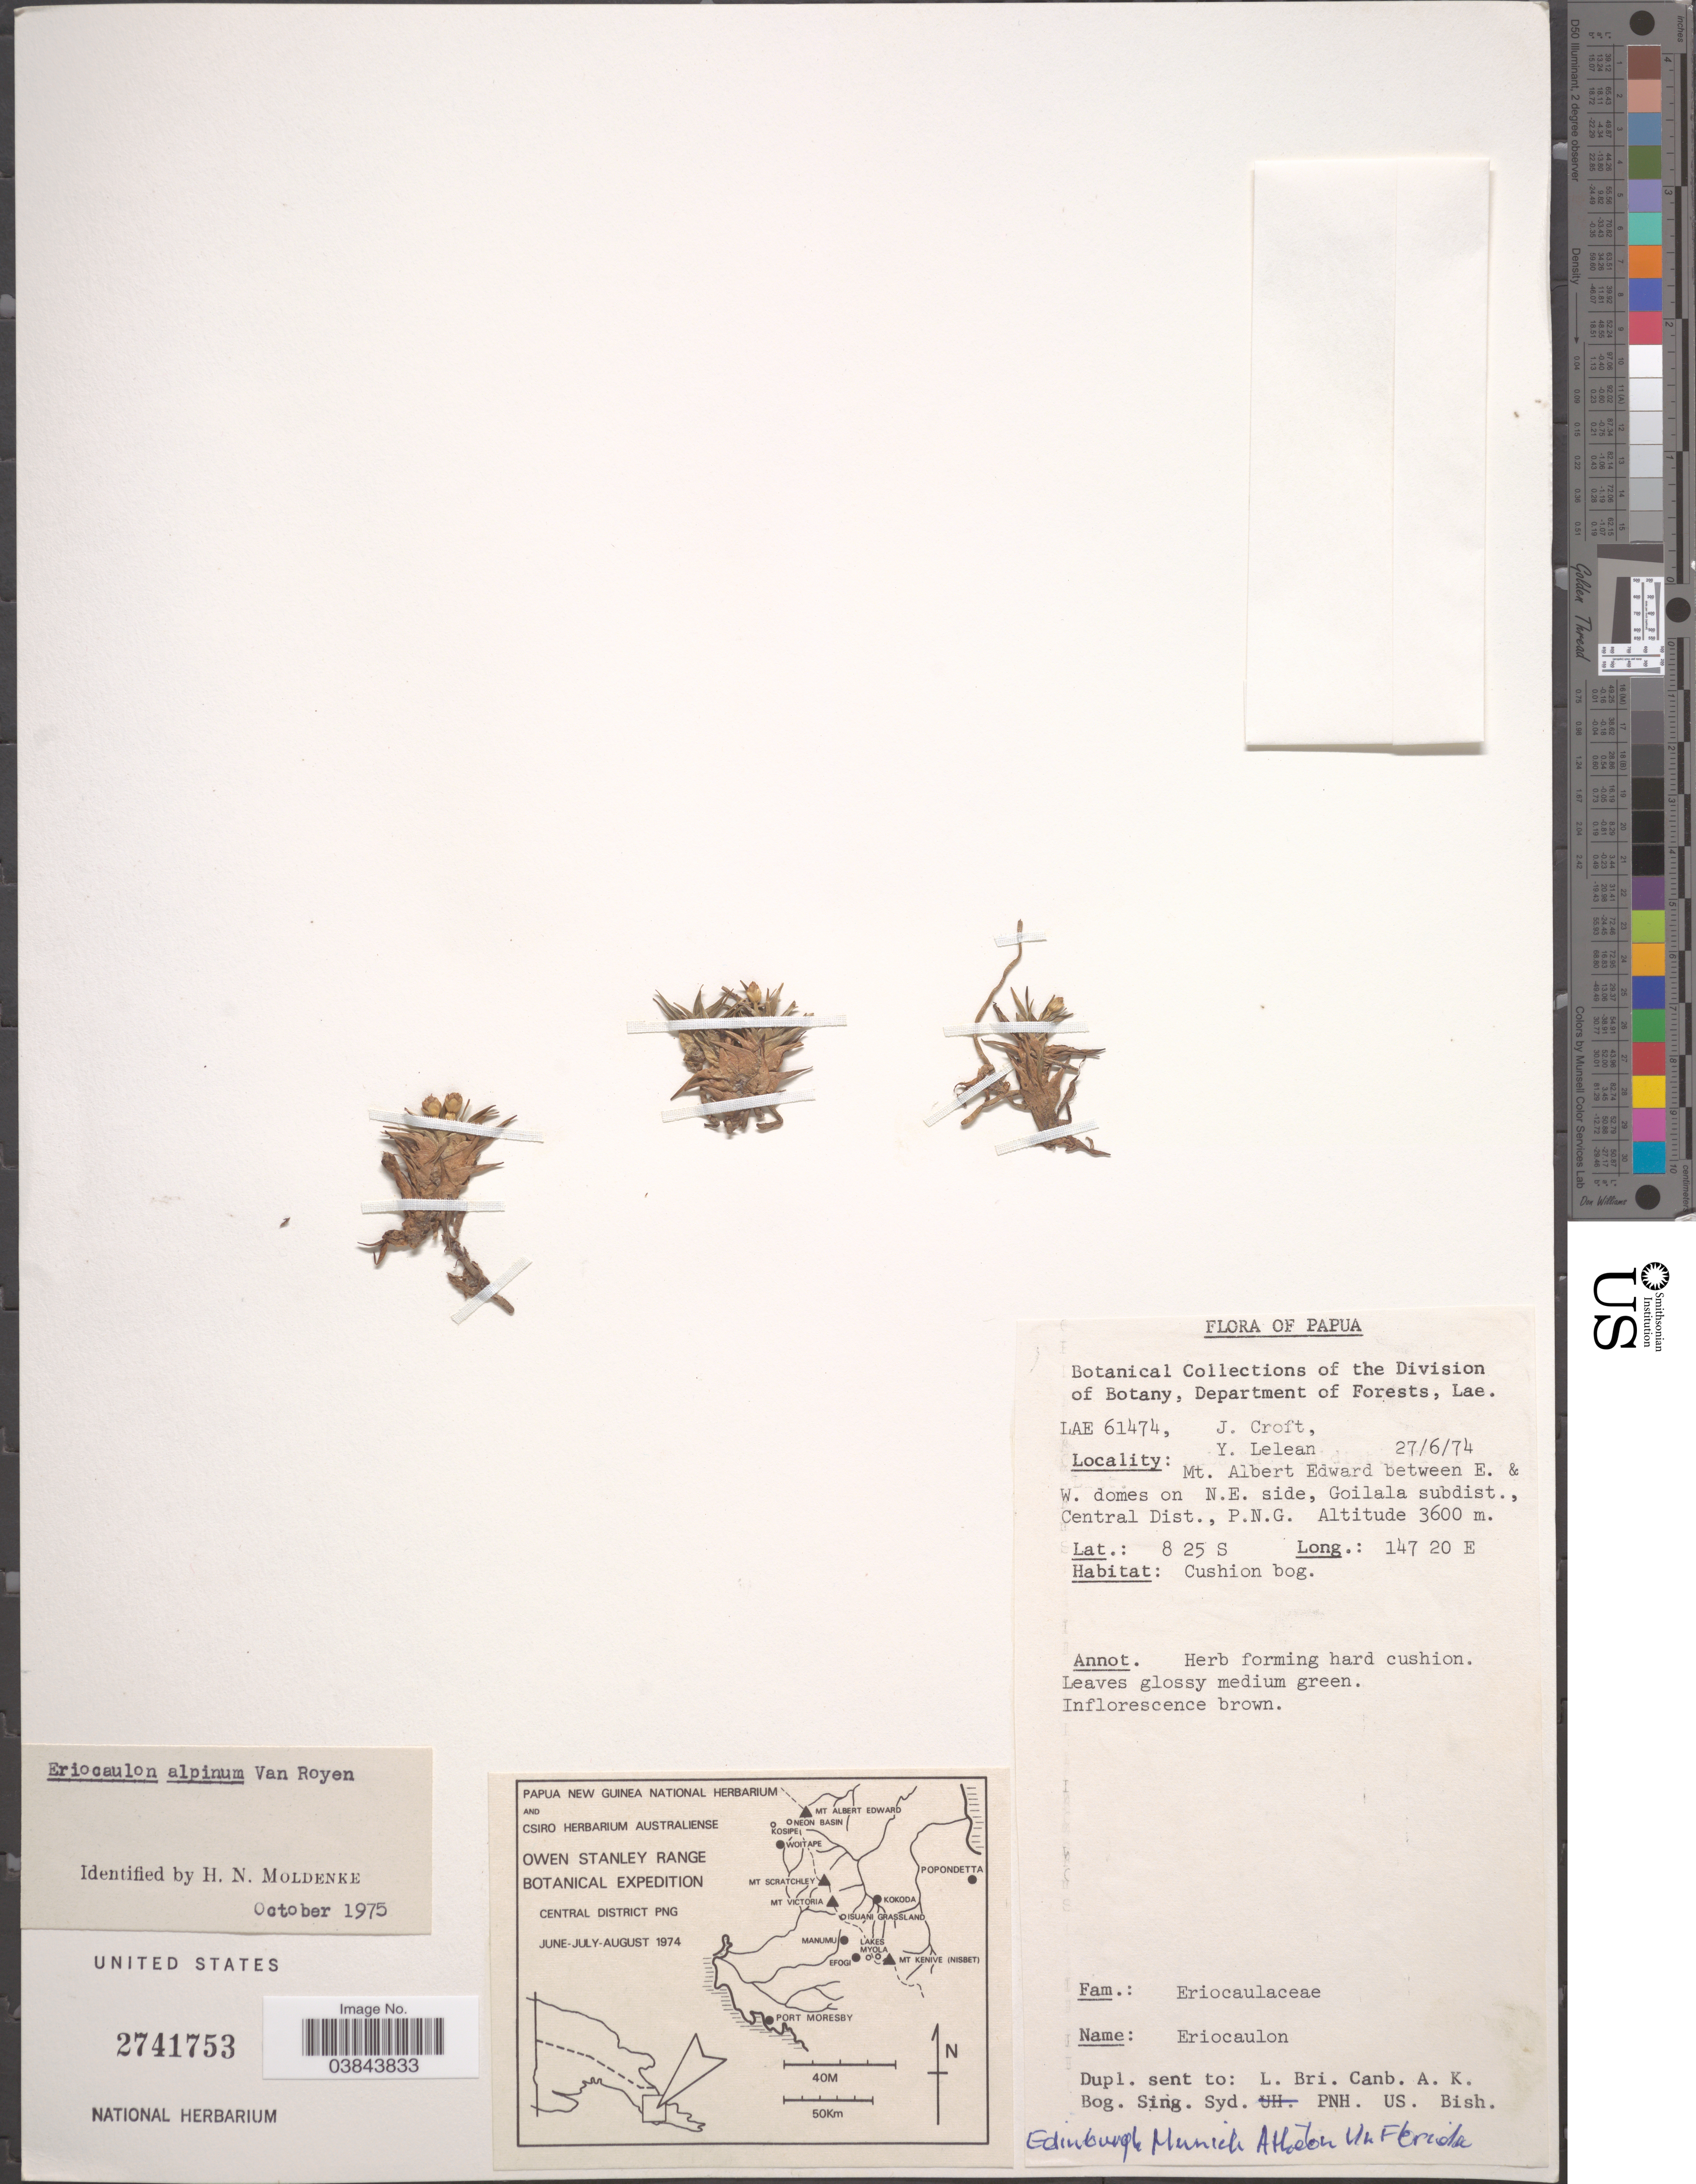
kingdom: Plantae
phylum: Tracheophyta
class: Liliopsida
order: Poales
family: Eriocaulaceae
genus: Eriocaulon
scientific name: Eriocaulon alpinum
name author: P. Royen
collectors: J. Croft & Y. Lelean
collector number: LAE61474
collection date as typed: Transcribed d/m/y: 27/6/74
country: Papua New Guinea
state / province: Central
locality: Papua. Mt. Albert Edward between E. & W. domes on N. E. side, Goilala subdist., Central Dist., P. N. G.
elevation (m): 3600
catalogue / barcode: US 2741753